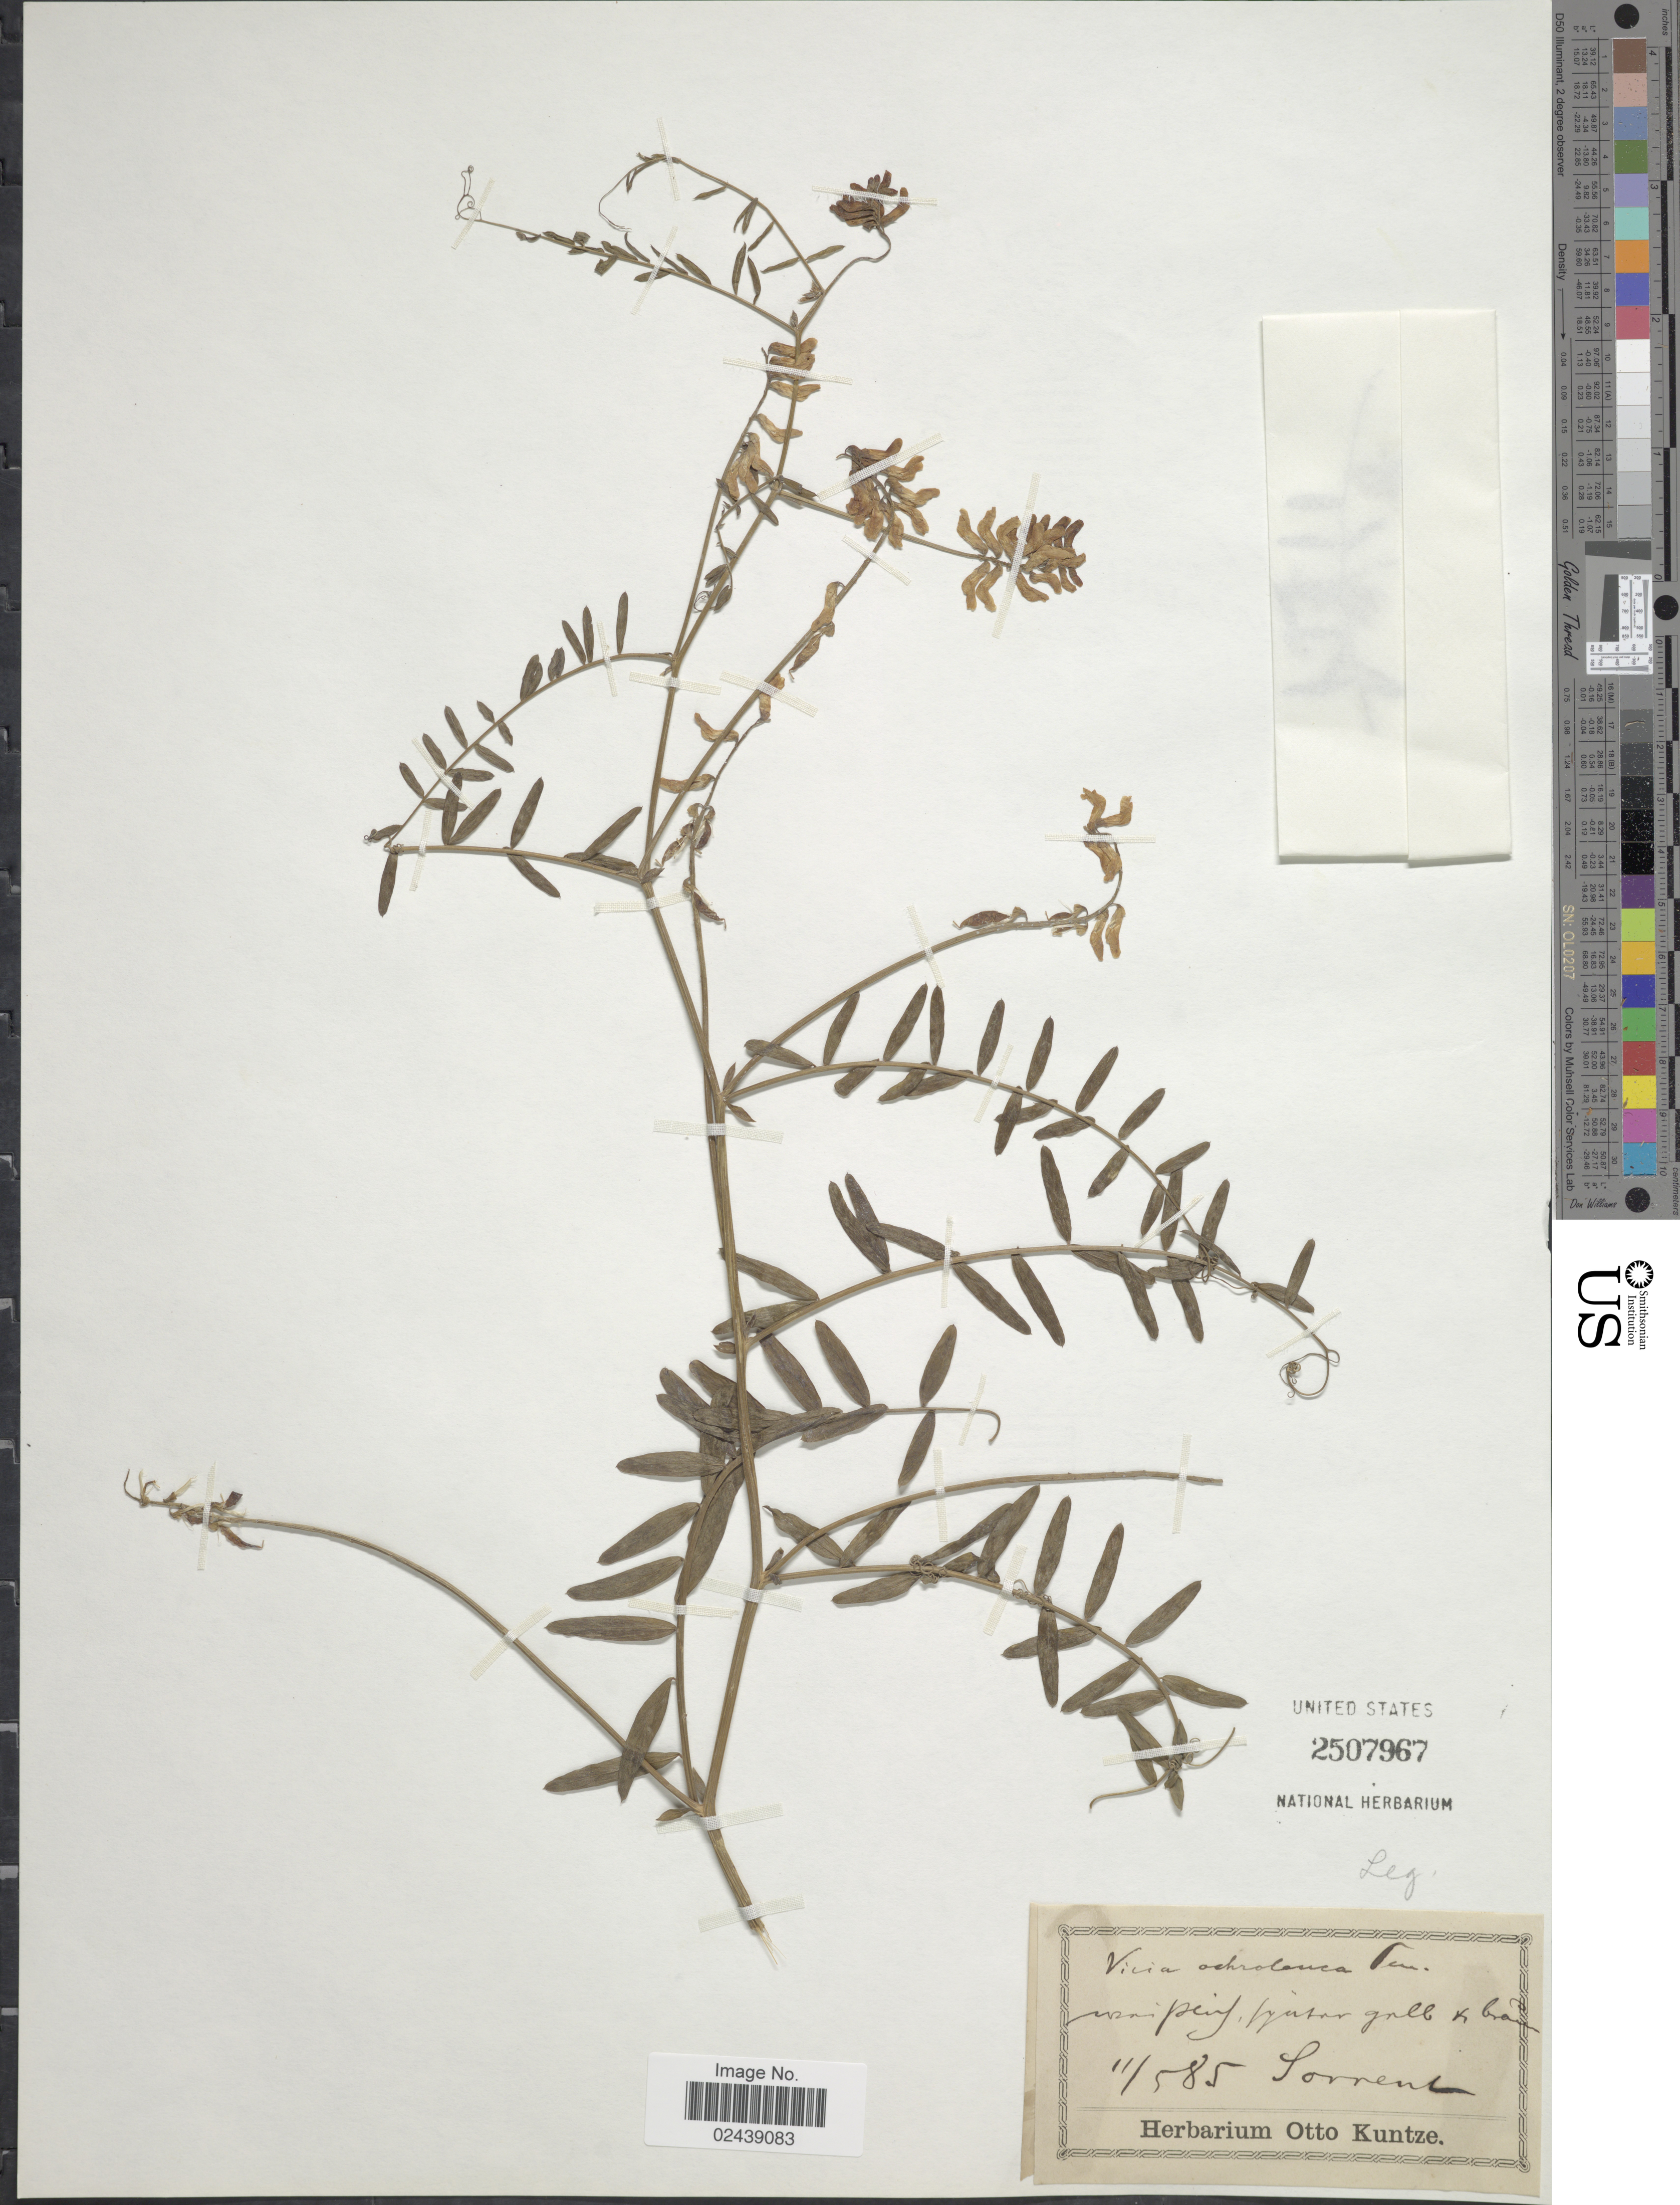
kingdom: Plantae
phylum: Tracheophyta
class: Magnoliopsida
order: Fabales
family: Fabaceae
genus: Vicia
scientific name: Vicia ochroleuca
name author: Ten.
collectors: ex herb. Otto Kuntze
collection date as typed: Transcribed d/m/y: 11/5/85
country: Italy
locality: Sorrent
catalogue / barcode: US 2507967